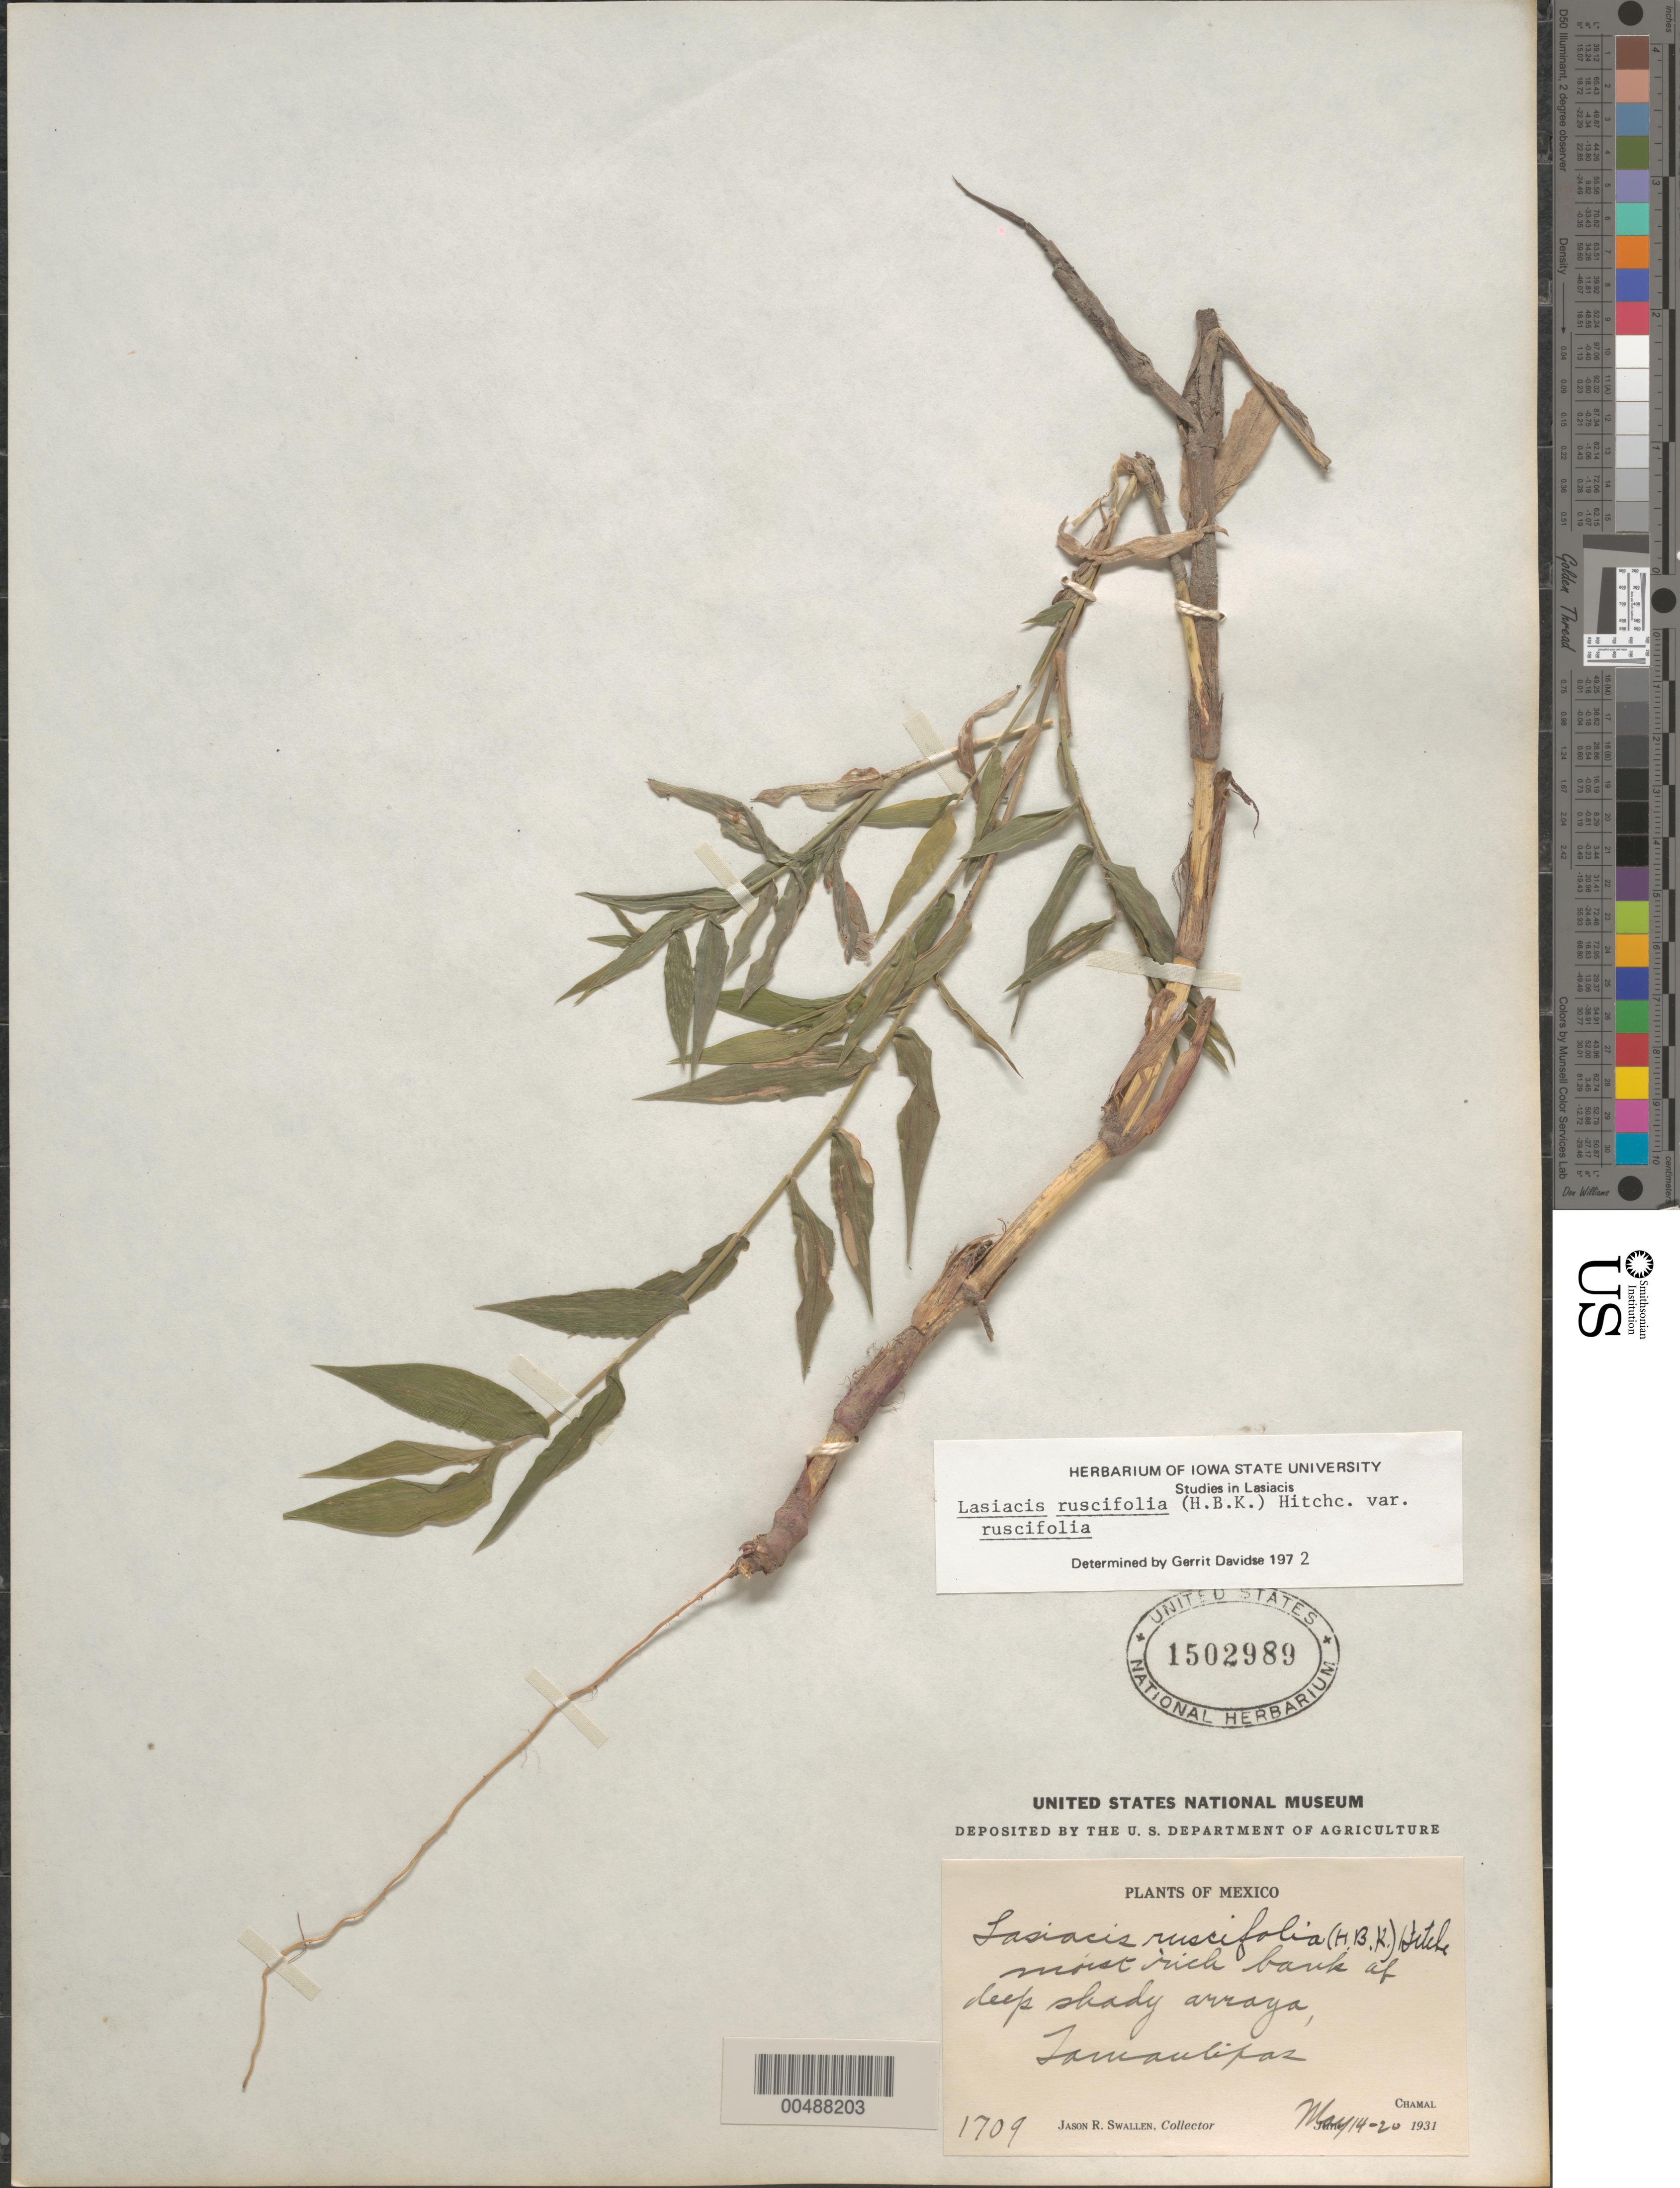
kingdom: Plantae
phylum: Tracheophyta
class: Liliopsida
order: Poales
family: Poaceae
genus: Lasiacis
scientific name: Lasiacis ruscifolia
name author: (Kunth) Hitchc.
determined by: Davidse, Gerrit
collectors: J. R. Swallen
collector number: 1709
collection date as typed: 14 May 1931 to 20 May 1931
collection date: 1931-05-14/1931-05-20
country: Mexico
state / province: Tamaulipas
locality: Chamal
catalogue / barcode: US 1502989